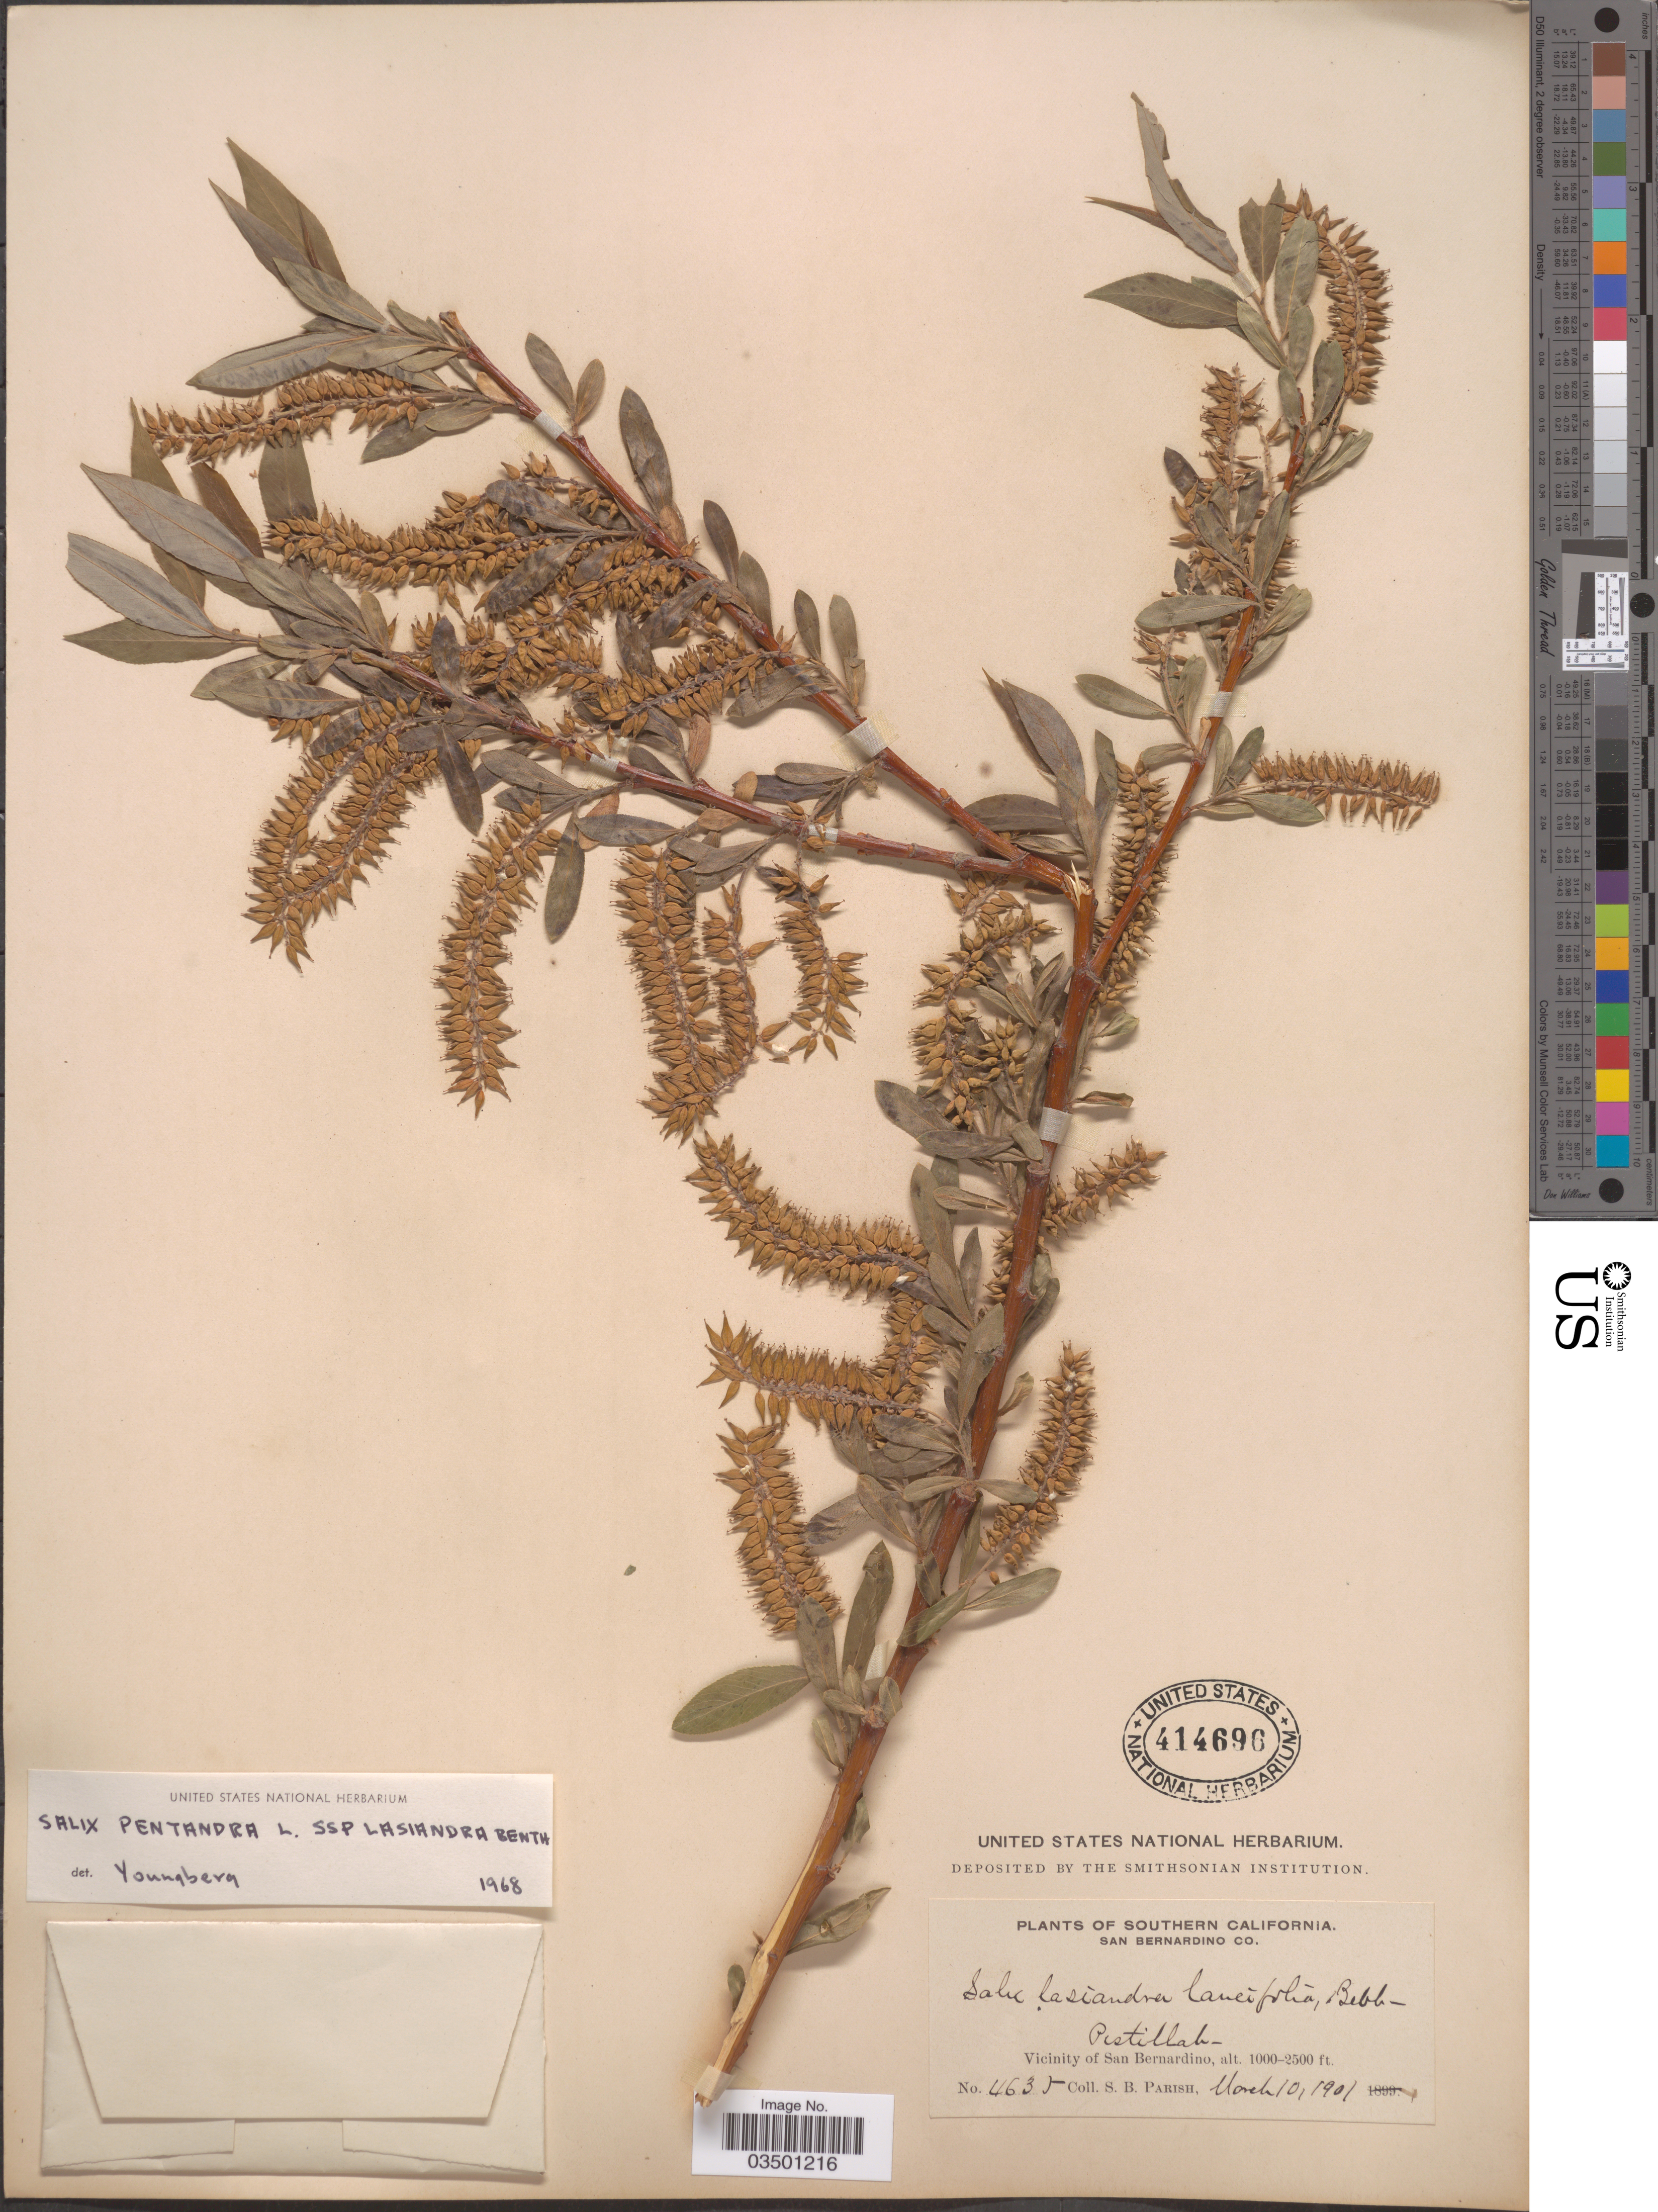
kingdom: Plantae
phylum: Tracheophyta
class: Magnoliopsida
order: Malpighiales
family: Salicaceae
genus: Salix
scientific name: Salix lasiandra var. lancifolia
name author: Bebb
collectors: S. B. Parish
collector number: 4635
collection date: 1901-03-10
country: United States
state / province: California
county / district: San Bernardino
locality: Southern California. San Bernardino Co. Vicinity of San Bernardino.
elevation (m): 305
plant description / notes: Removed "Pistillab" from Precise Locality field. True transcription is "Pistillate." Should be added to Phenology field?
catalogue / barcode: US 414696